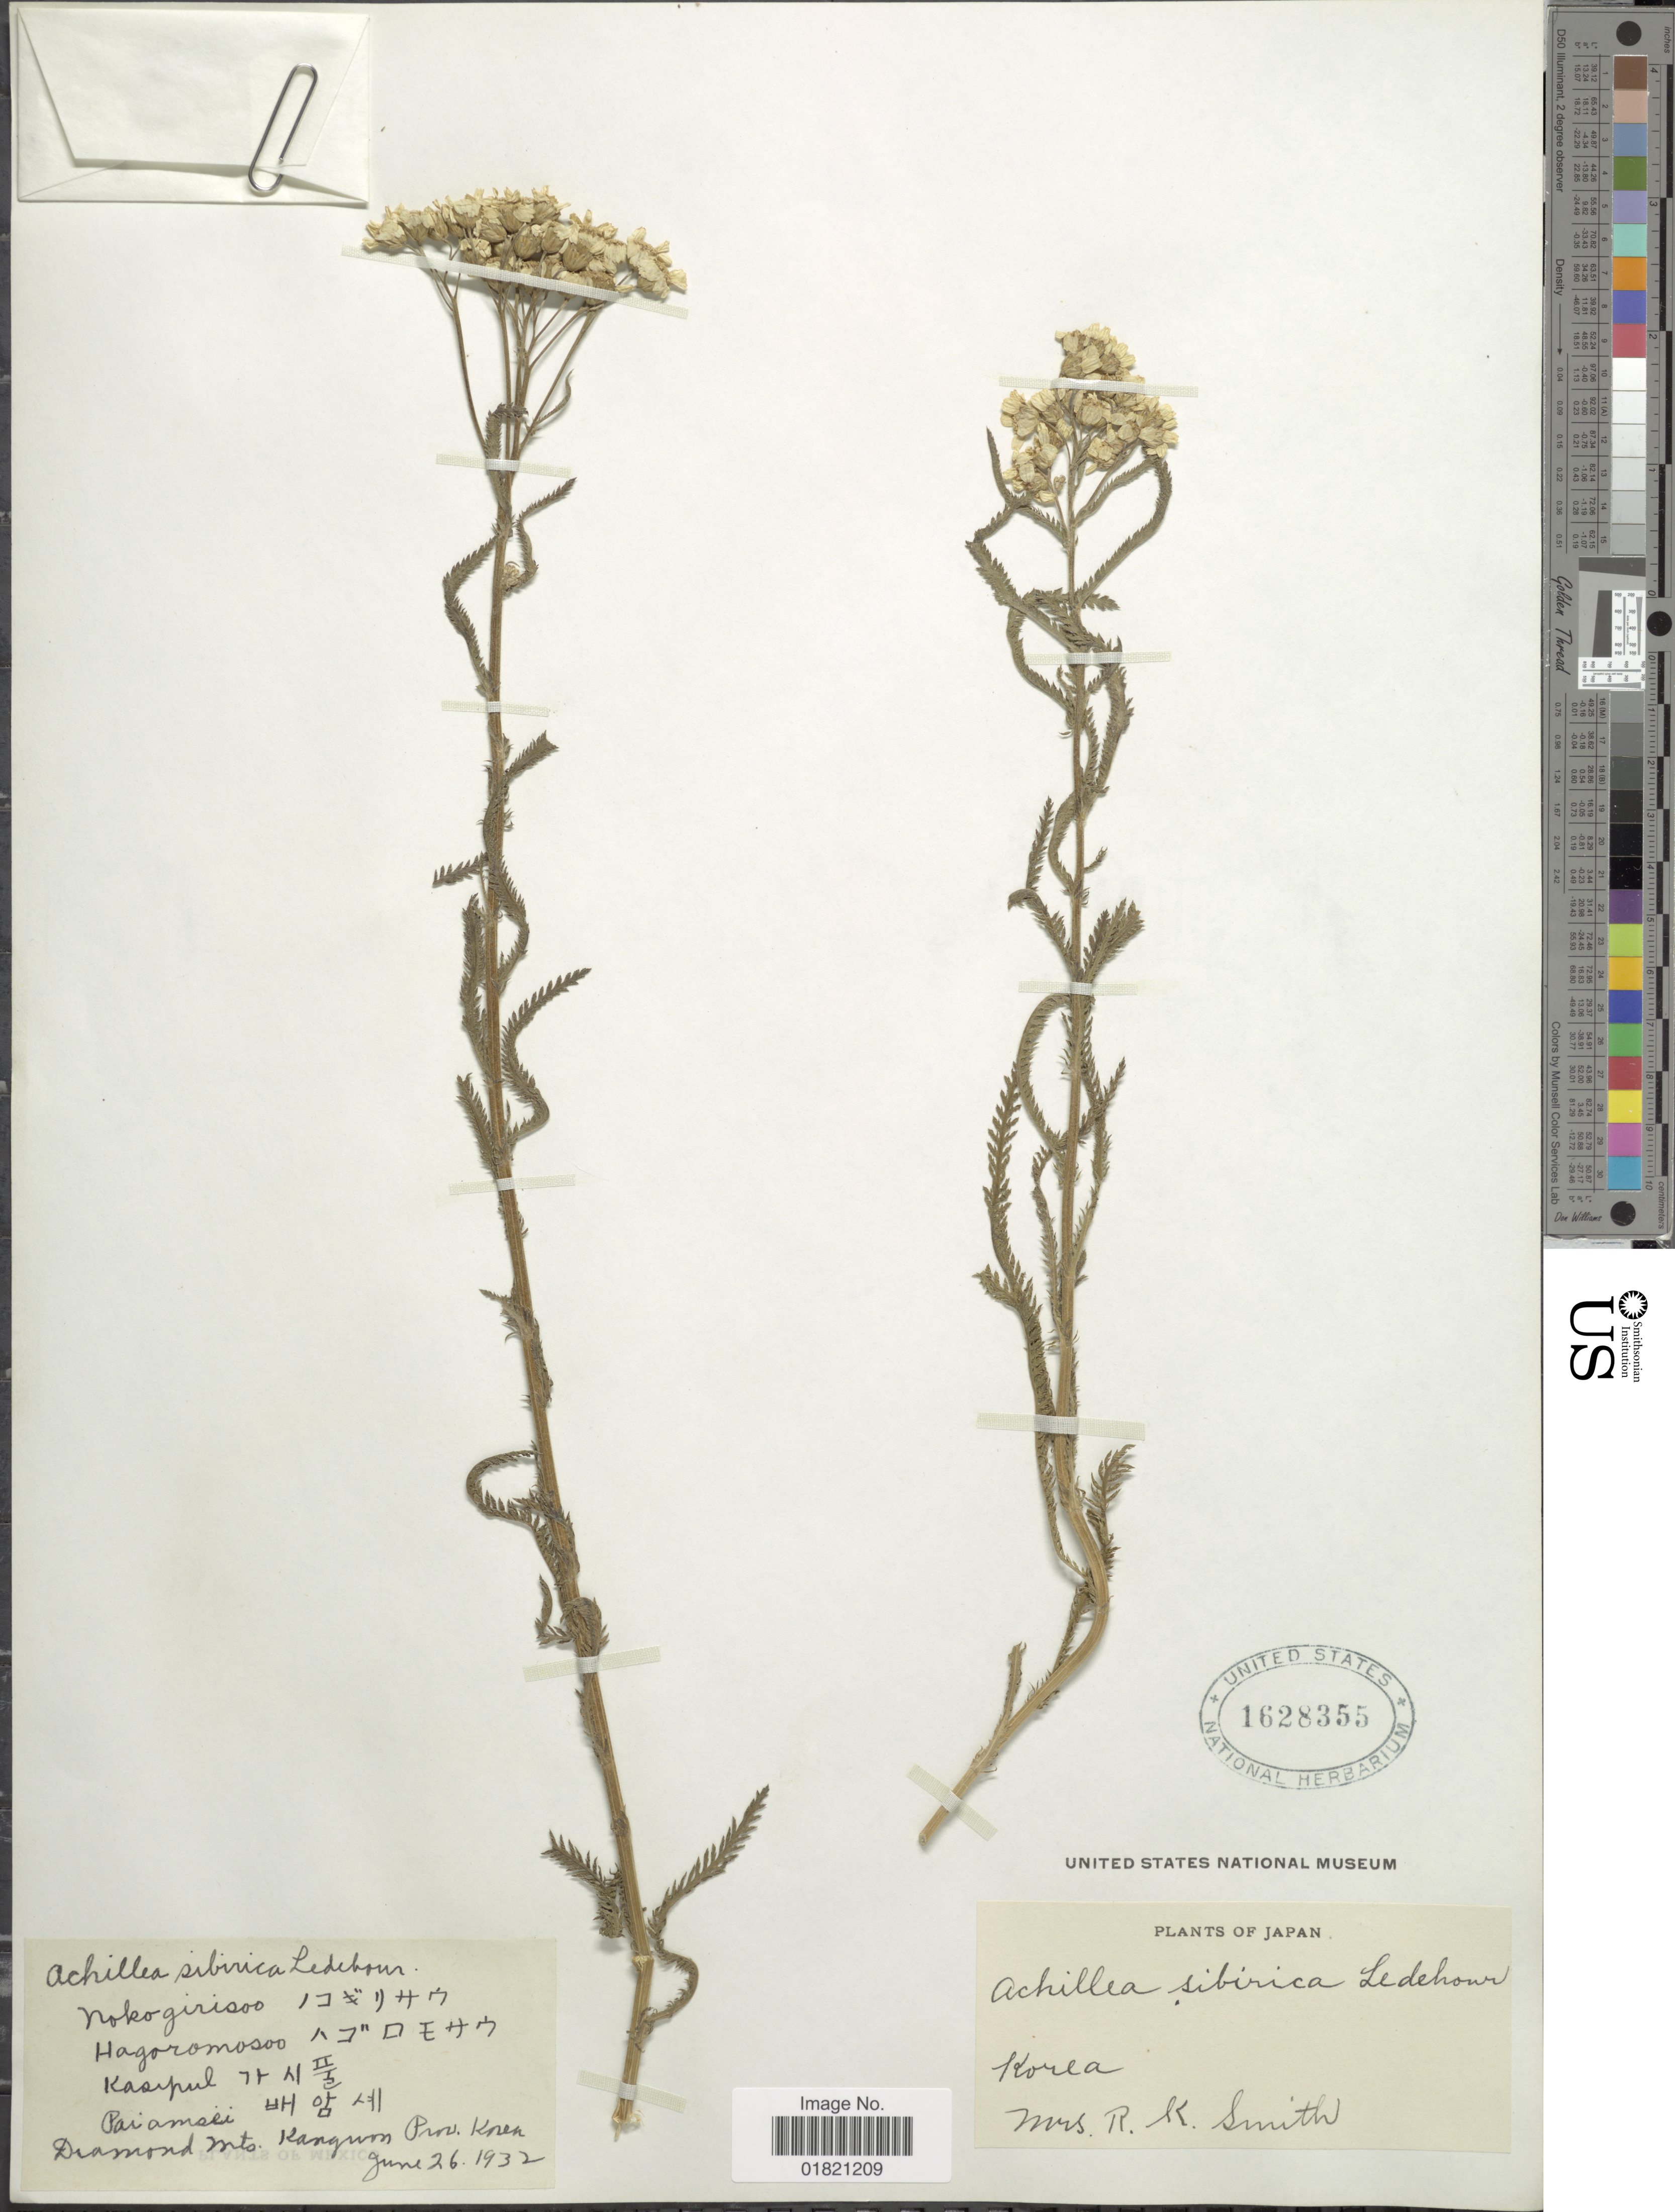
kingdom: Plantae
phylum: Tracheophyta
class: Magnoliopsida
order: Asterales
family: Asteraceae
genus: Achillea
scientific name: Achillea sibirica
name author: Ledeb.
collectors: R. Smith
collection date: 1932-06-26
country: North Korea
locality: Diamond Mts. Kangwon Prov. Korea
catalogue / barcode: US 1628355